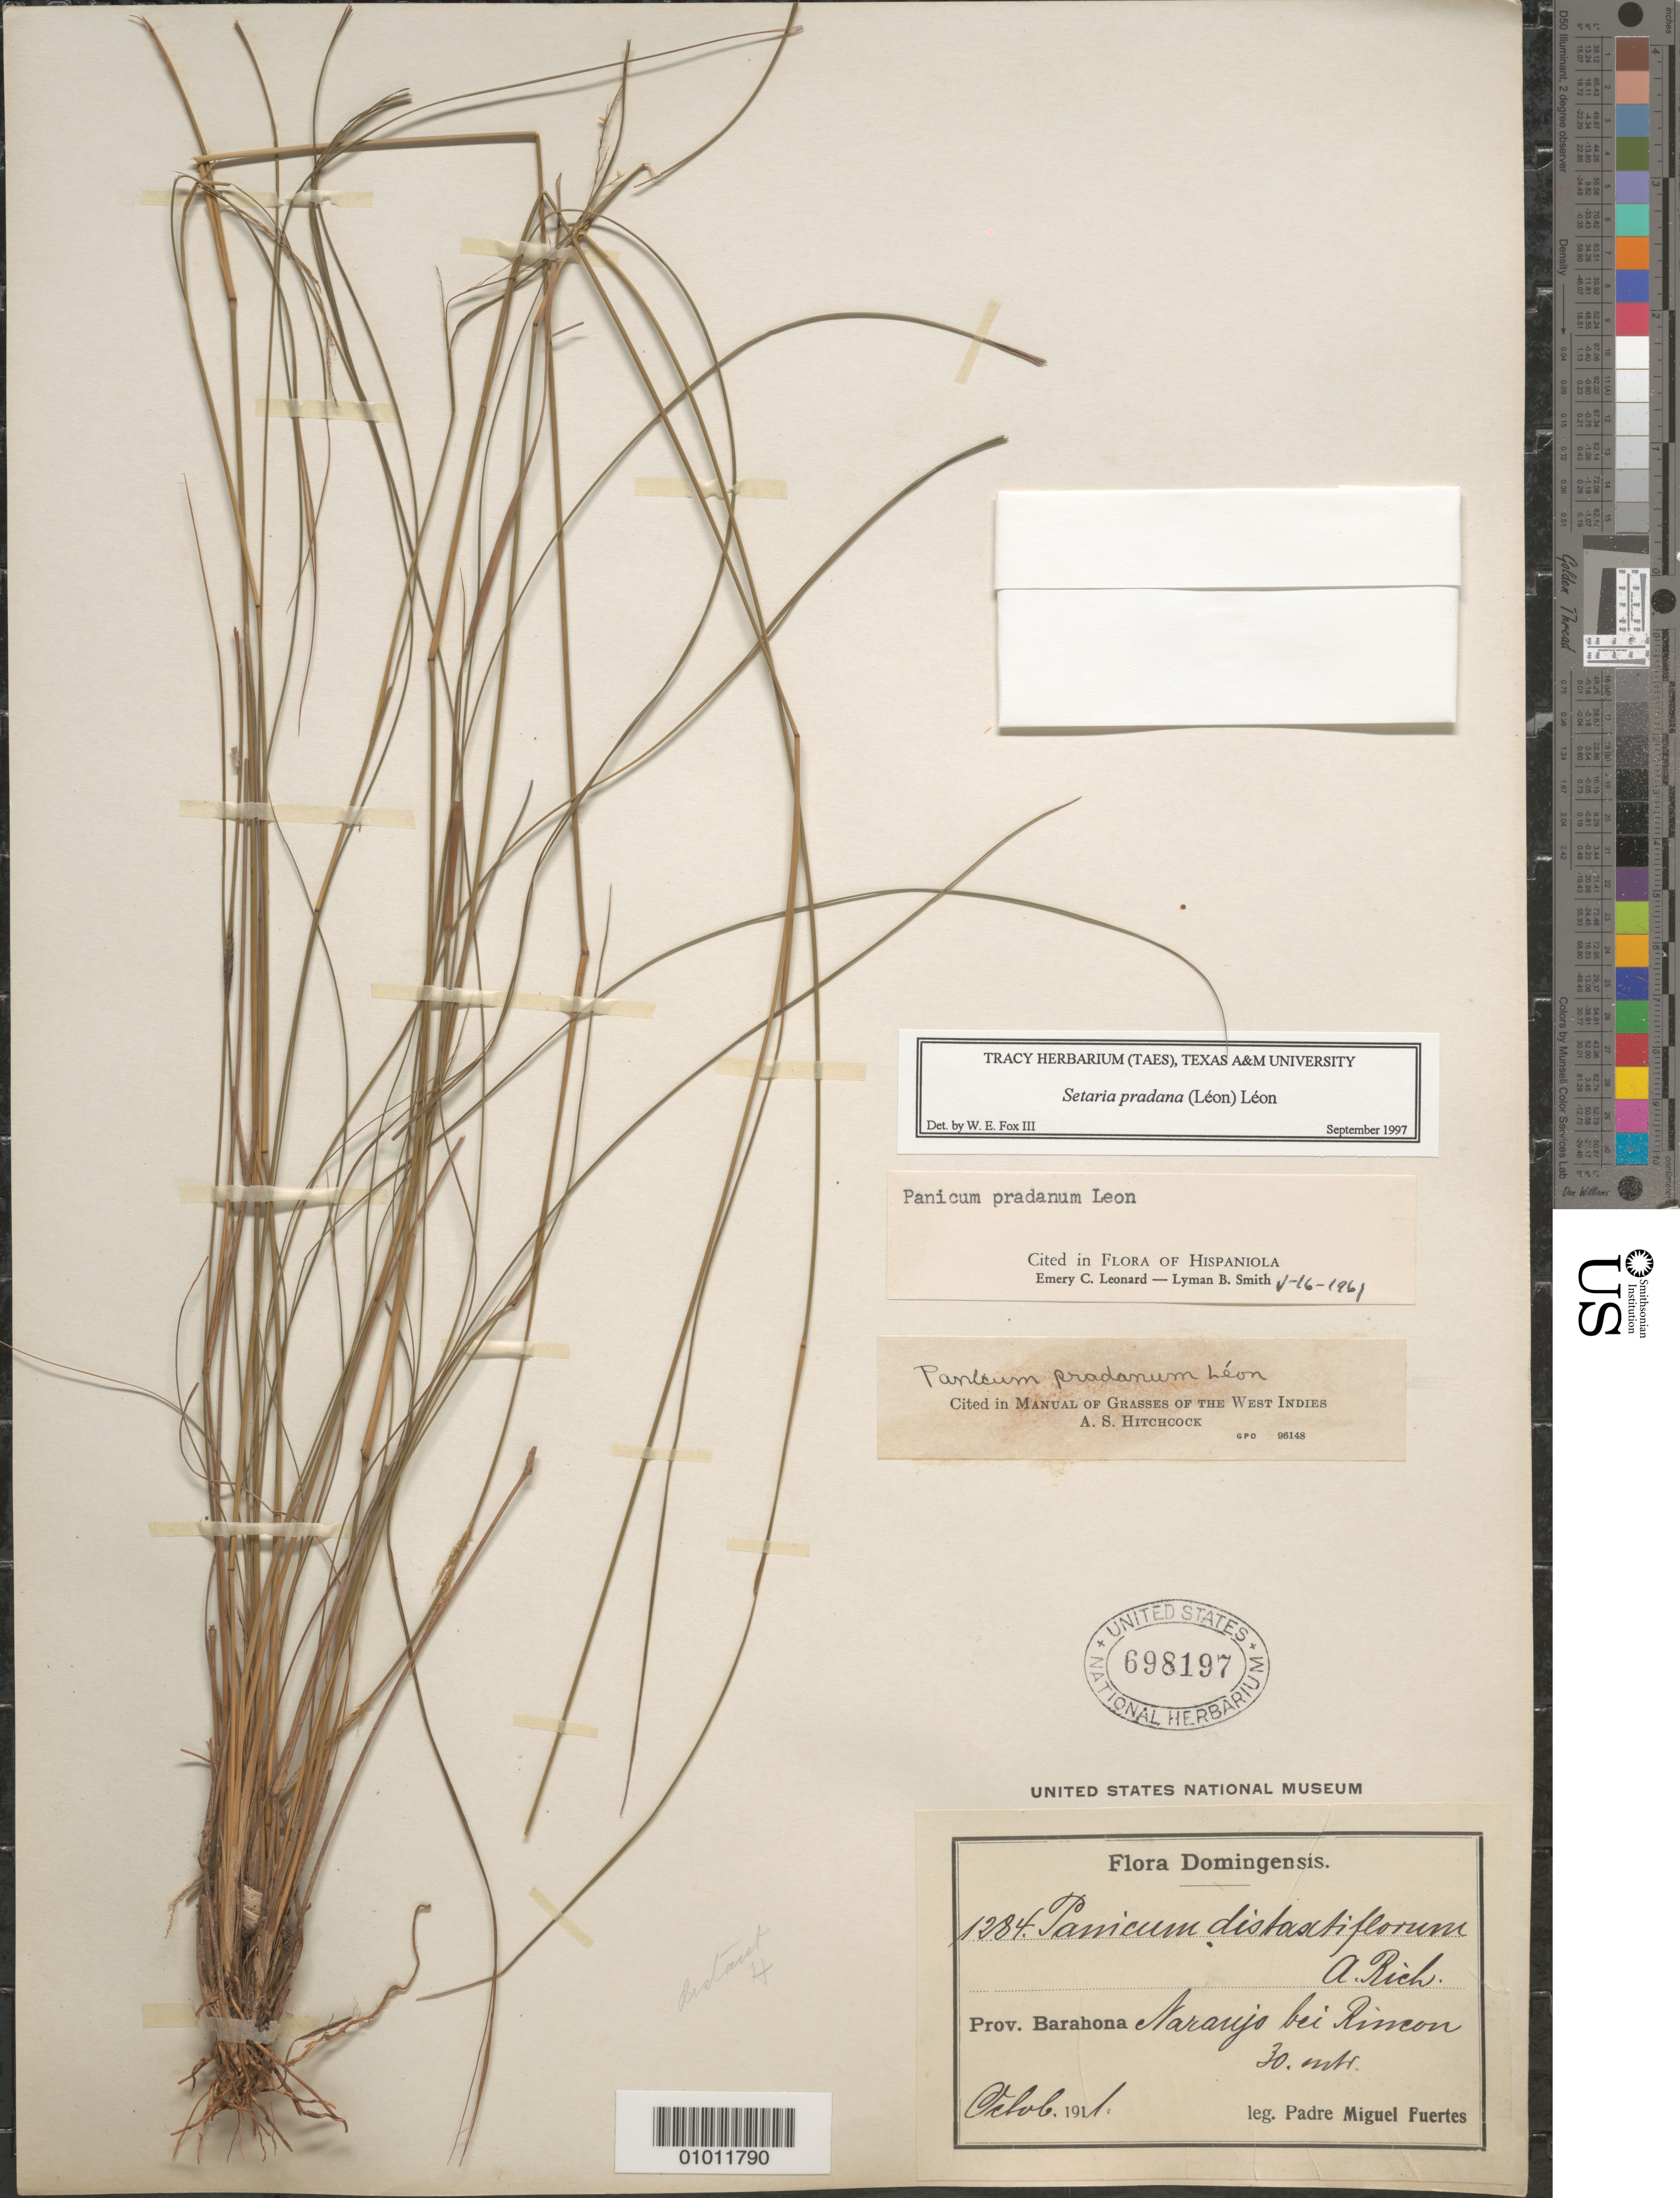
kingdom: Plantae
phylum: Tracheophyta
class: Liliopsida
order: Poales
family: Poaceae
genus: Panicum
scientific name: Panicum pradanum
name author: León ex Hitchc.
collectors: M. D. Fuertes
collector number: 1284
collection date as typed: Oct 1911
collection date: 1911-10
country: Dominican Republic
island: Hispaniola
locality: Prov. Barahonal, Naranjo bei Rincon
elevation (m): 30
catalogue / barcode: US 698197